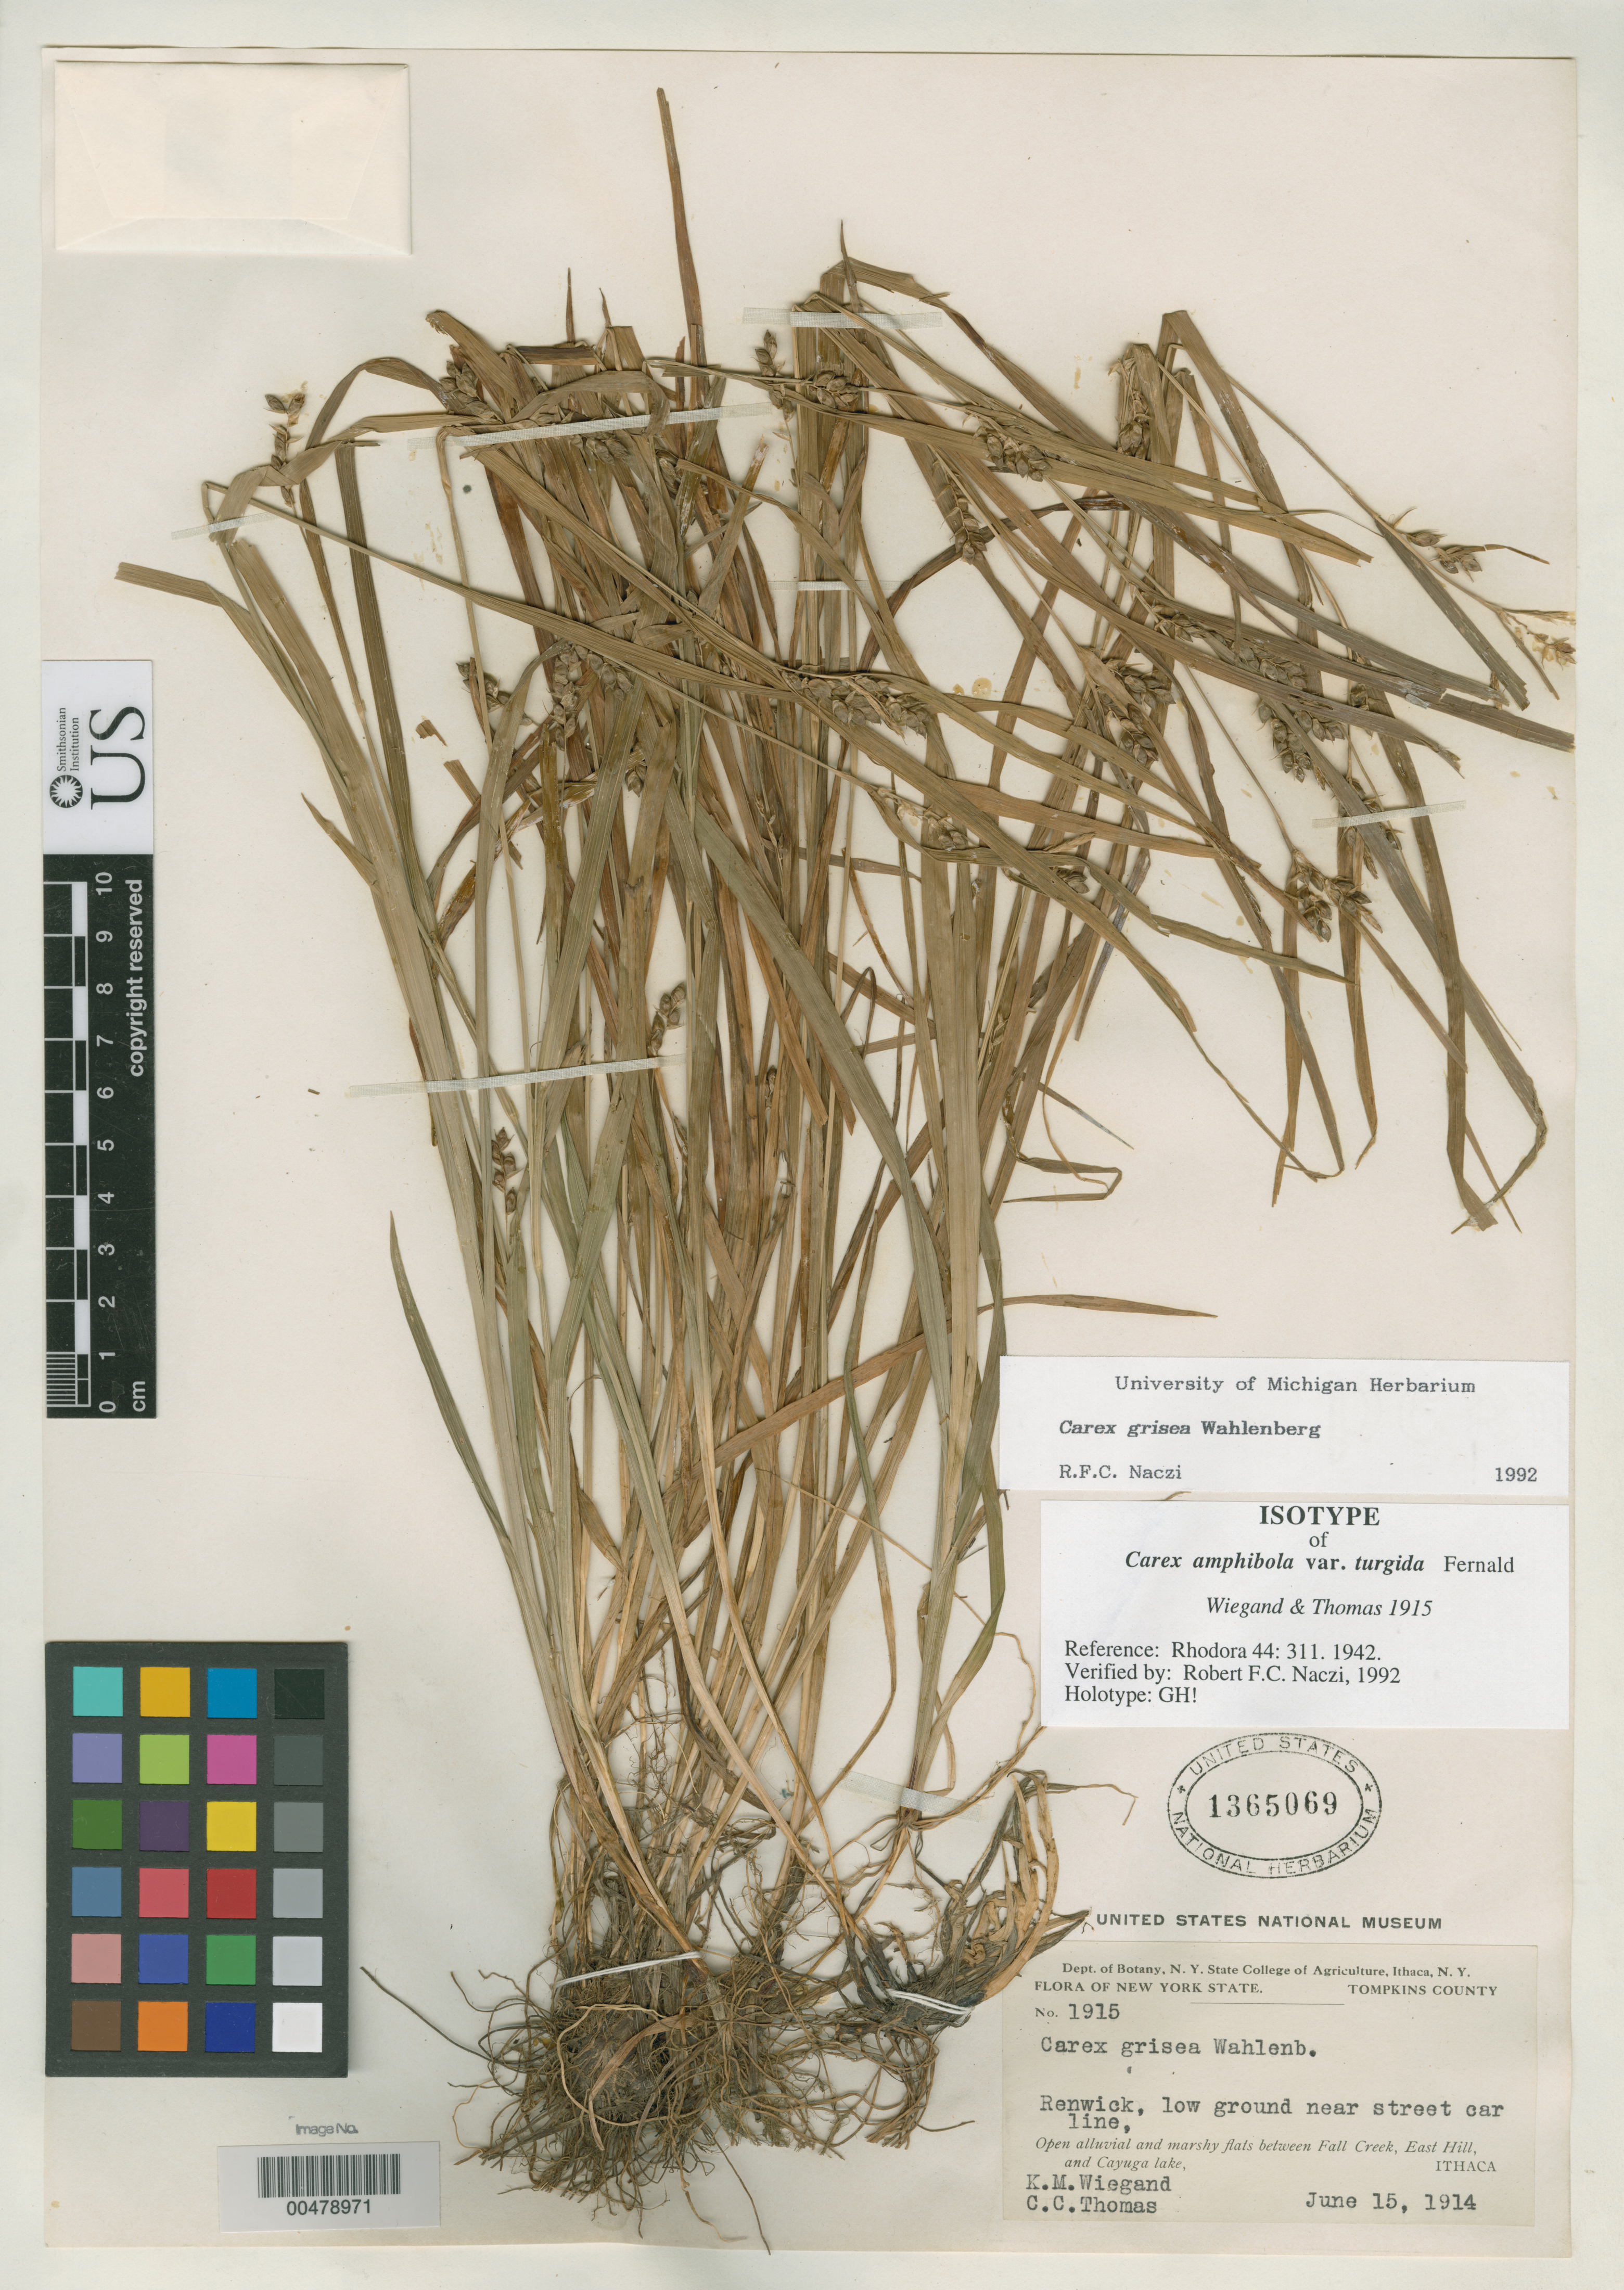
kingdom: Plantae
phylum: Tracheophyta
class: Liliopsida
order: Poales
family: Cyperaceae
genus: Carex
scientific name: Carex amphibola var. turgida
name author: Fernald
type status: Isotype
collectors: K. M. Wiegand & C. Thomas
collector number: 1915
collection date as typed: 15 Jun 1914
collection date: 1914-06-15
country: United States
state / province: New York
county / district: Tompkins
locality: Renwick, between Fall Creek, East Hill & Cayuga Lake.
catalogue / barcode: US 1365069